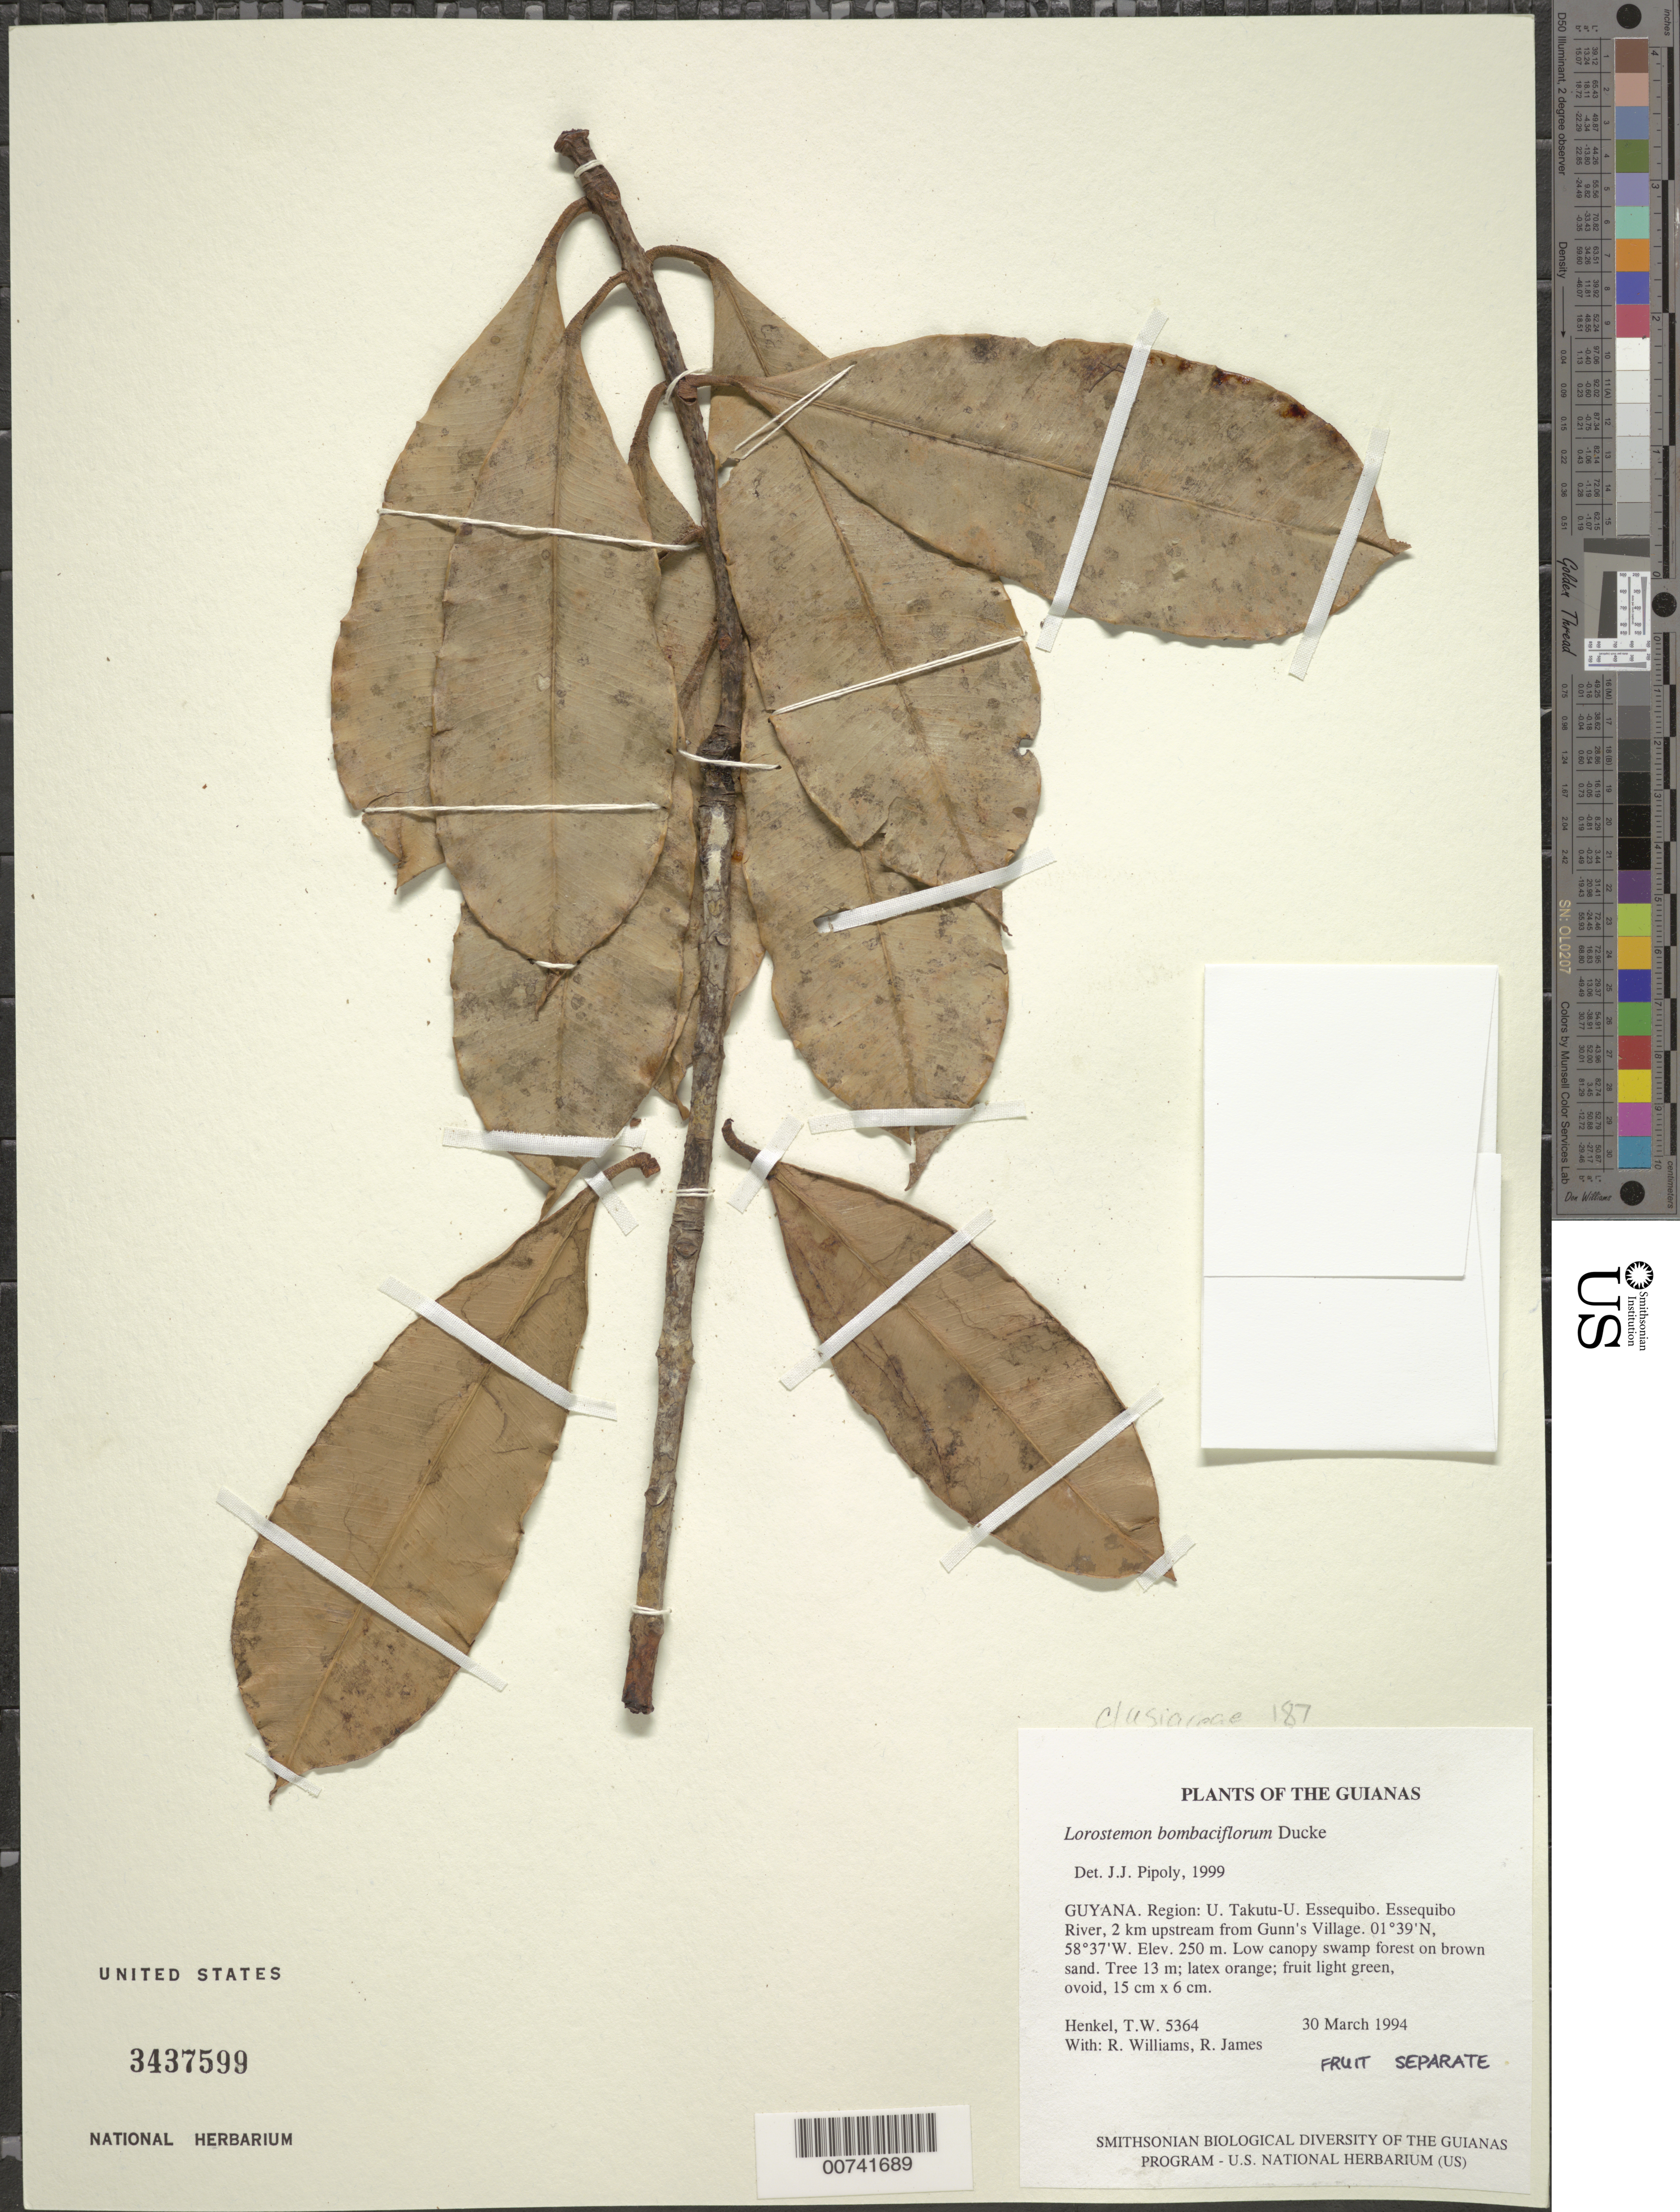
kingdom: Plantae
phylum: Tracheophyta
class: Magnoliopsida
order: Malpighiales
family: Clusiaceae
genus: Lorostemon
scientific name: Lorostemon bombaciflorum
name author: Ducke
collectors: T. Henkel, R. Williams & R. James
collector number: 5364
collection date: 1994-03-30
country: Guyana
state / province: U. Takutu-U. Essequibo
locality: The Guianas. Region: U. Takutu-U. Essequibo. Essequibo River, 2 km upstream from Gunn's Village.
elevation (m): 250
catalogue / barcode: US 3437599